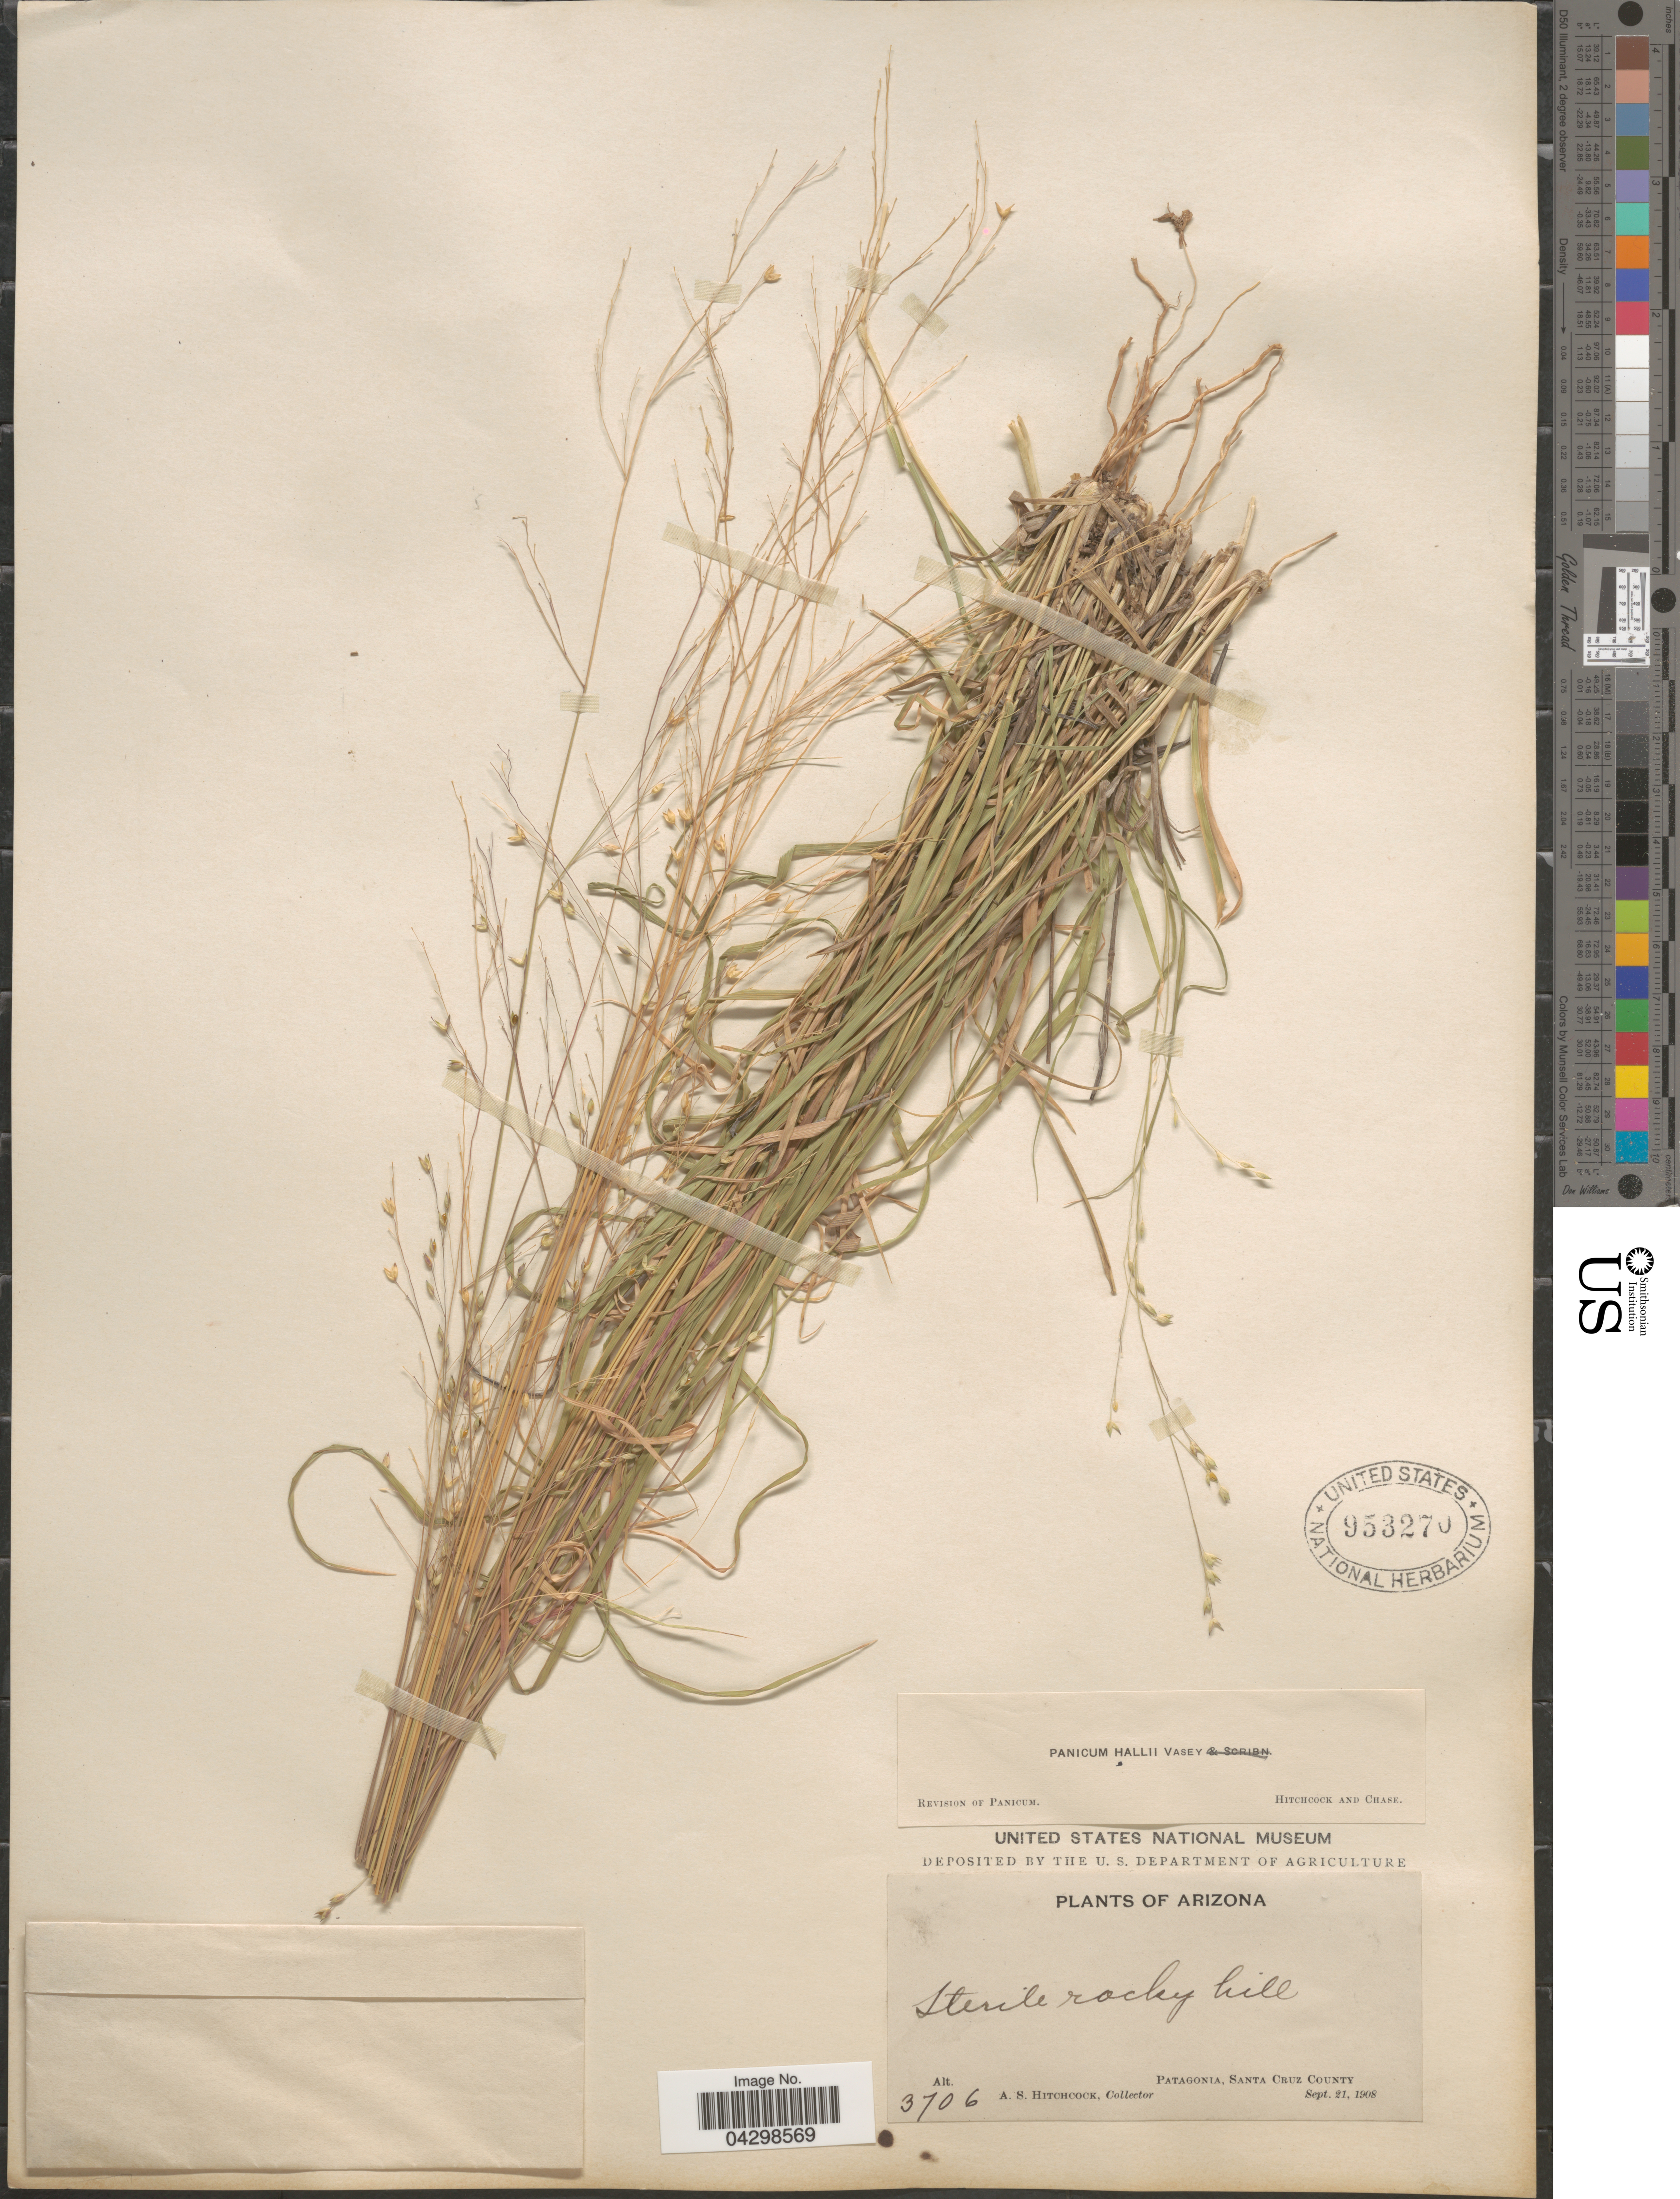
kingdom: Plantae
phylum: Tracheophyta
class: Liliopsida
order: Poales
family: Poaceae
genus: Panicum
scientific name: Panicum hallii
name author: Vasey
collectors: A. S. Hitchcock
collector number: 3706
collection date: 1908-09-21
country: United States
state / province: Arizona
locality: Sterile rocky hill. Patagonia, Santa Cruz County.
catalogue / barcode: US 953270